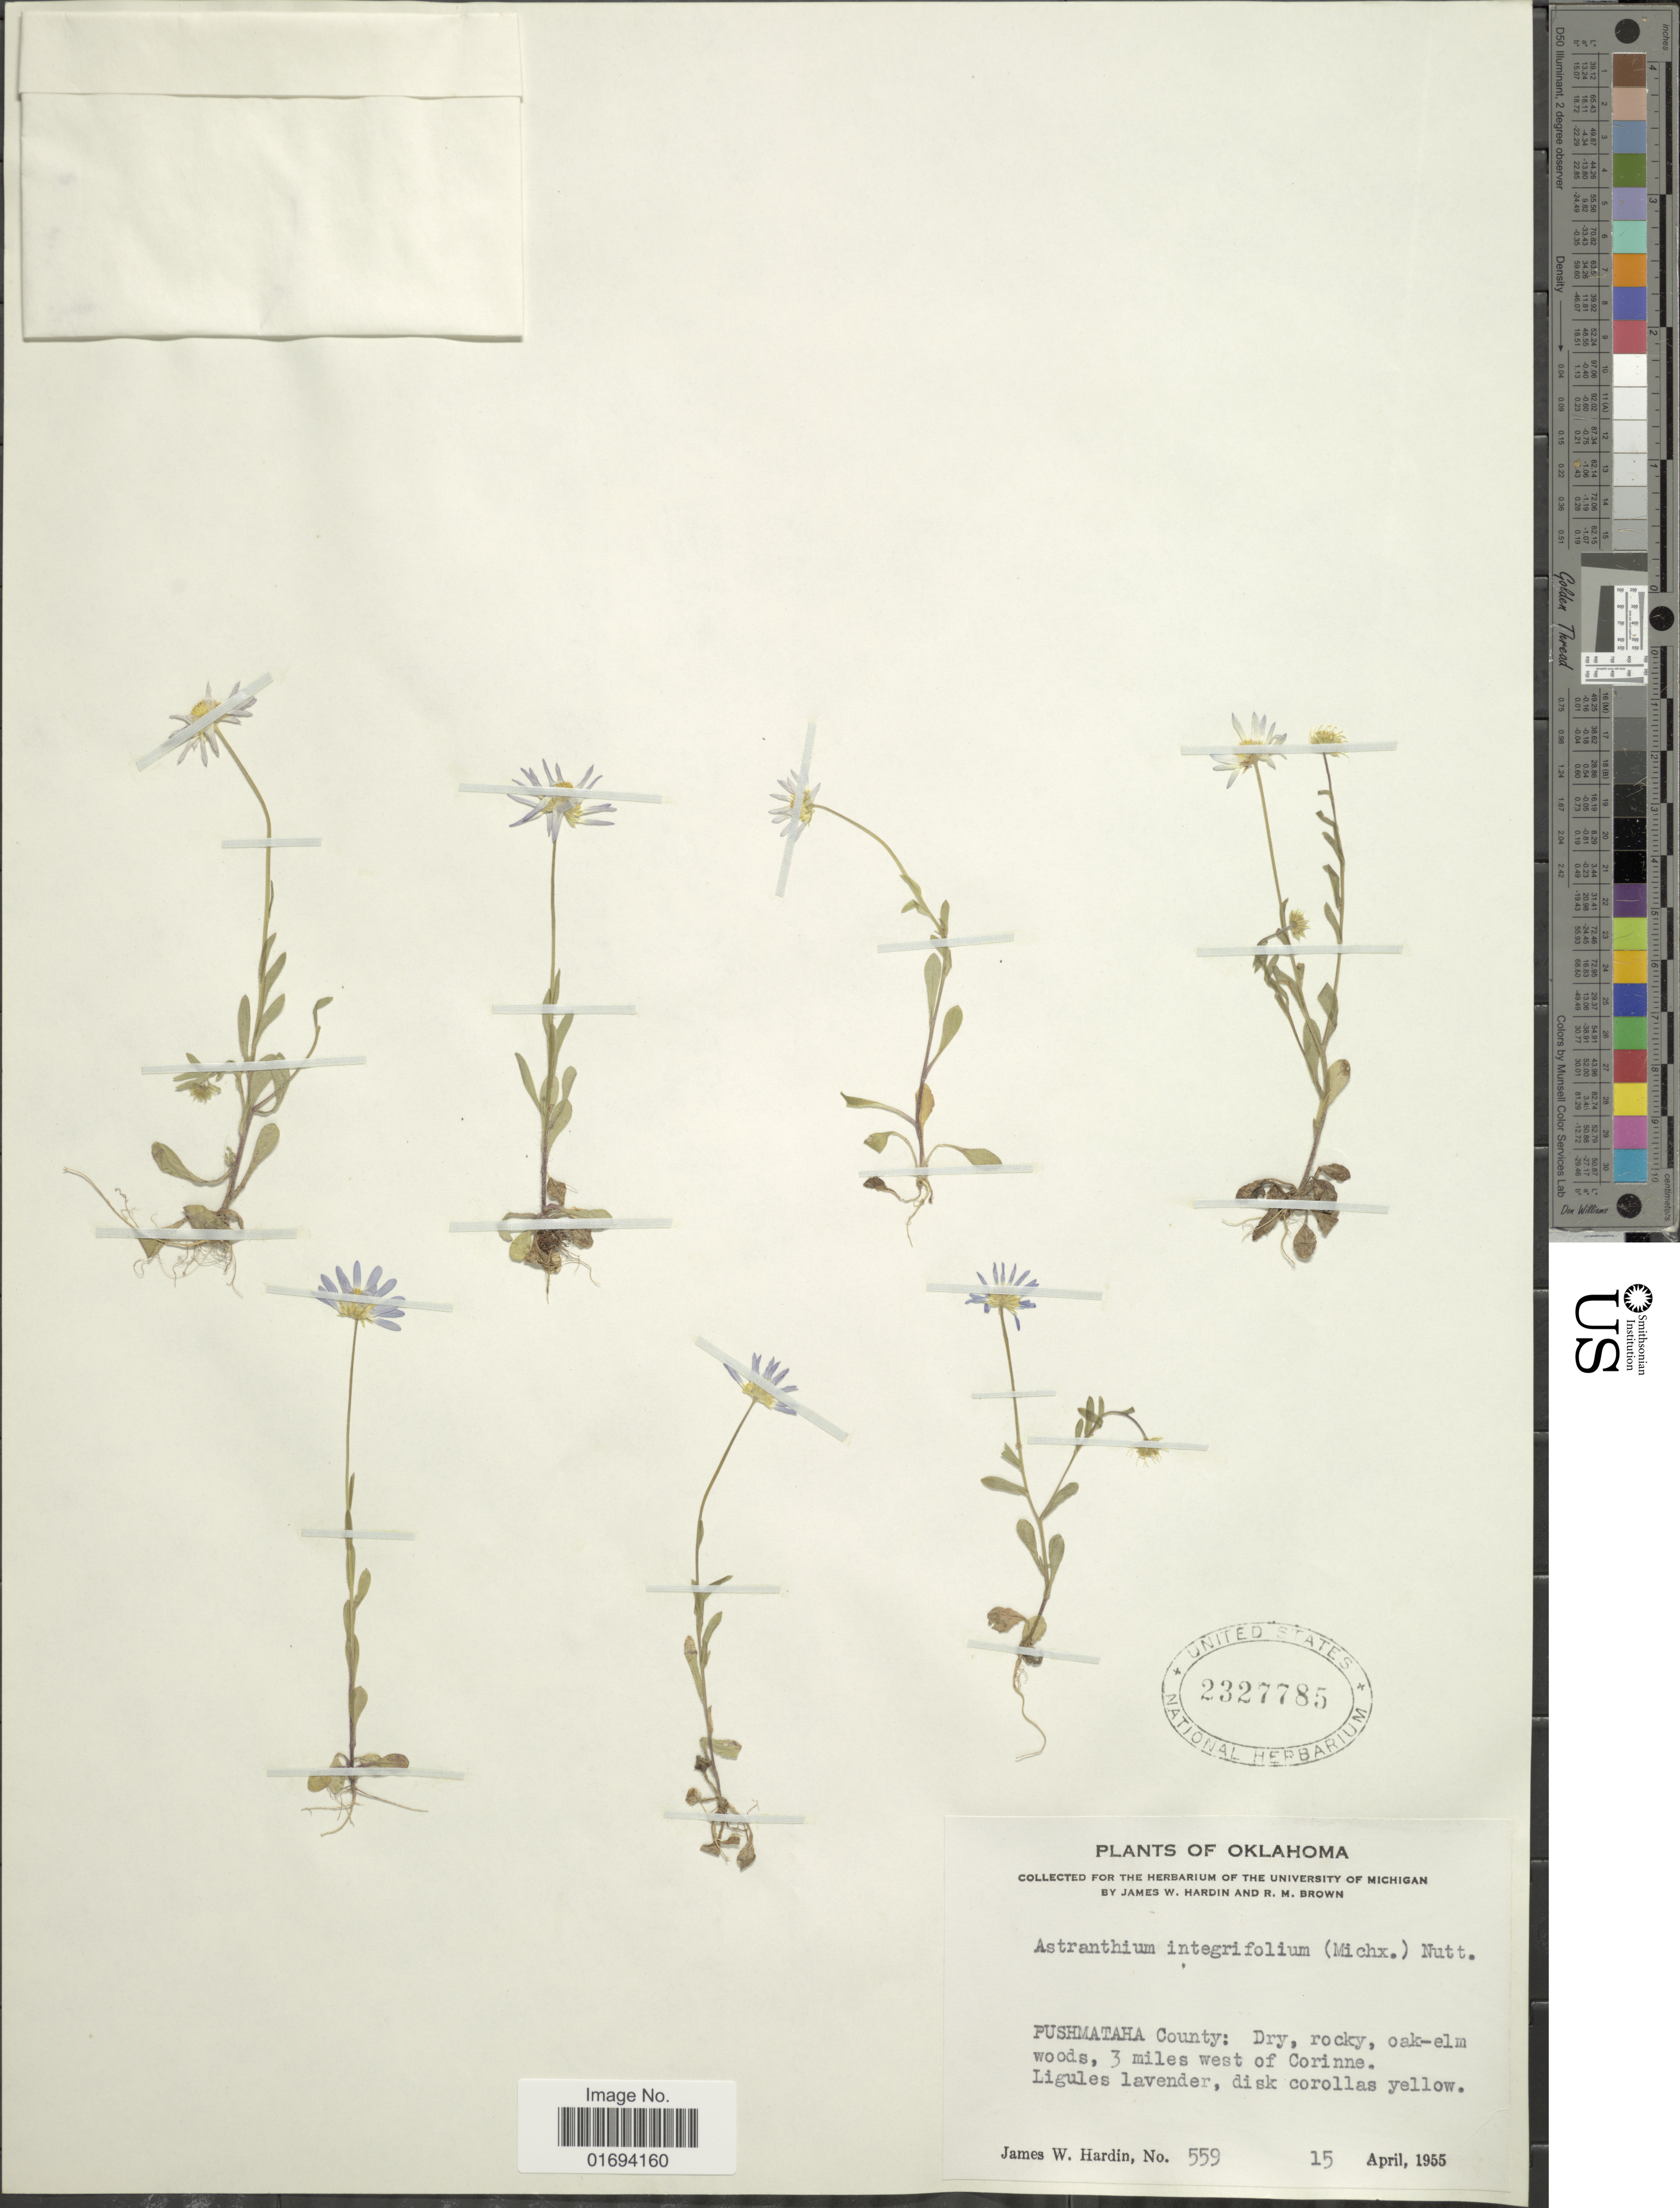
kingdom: Plantae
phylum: Tracheophyta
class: Magnoliopsida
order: Asterales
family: Asteraceae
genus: Astranthium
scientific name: Astranthium integrifolium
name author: (Michx.) Nutt.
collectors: J. W. Hardin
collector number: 559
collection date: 1955-04-15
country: United States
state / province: Oklahoma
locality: Pushmataha County: 3 miles west of Corinne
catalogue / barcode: US 2327785